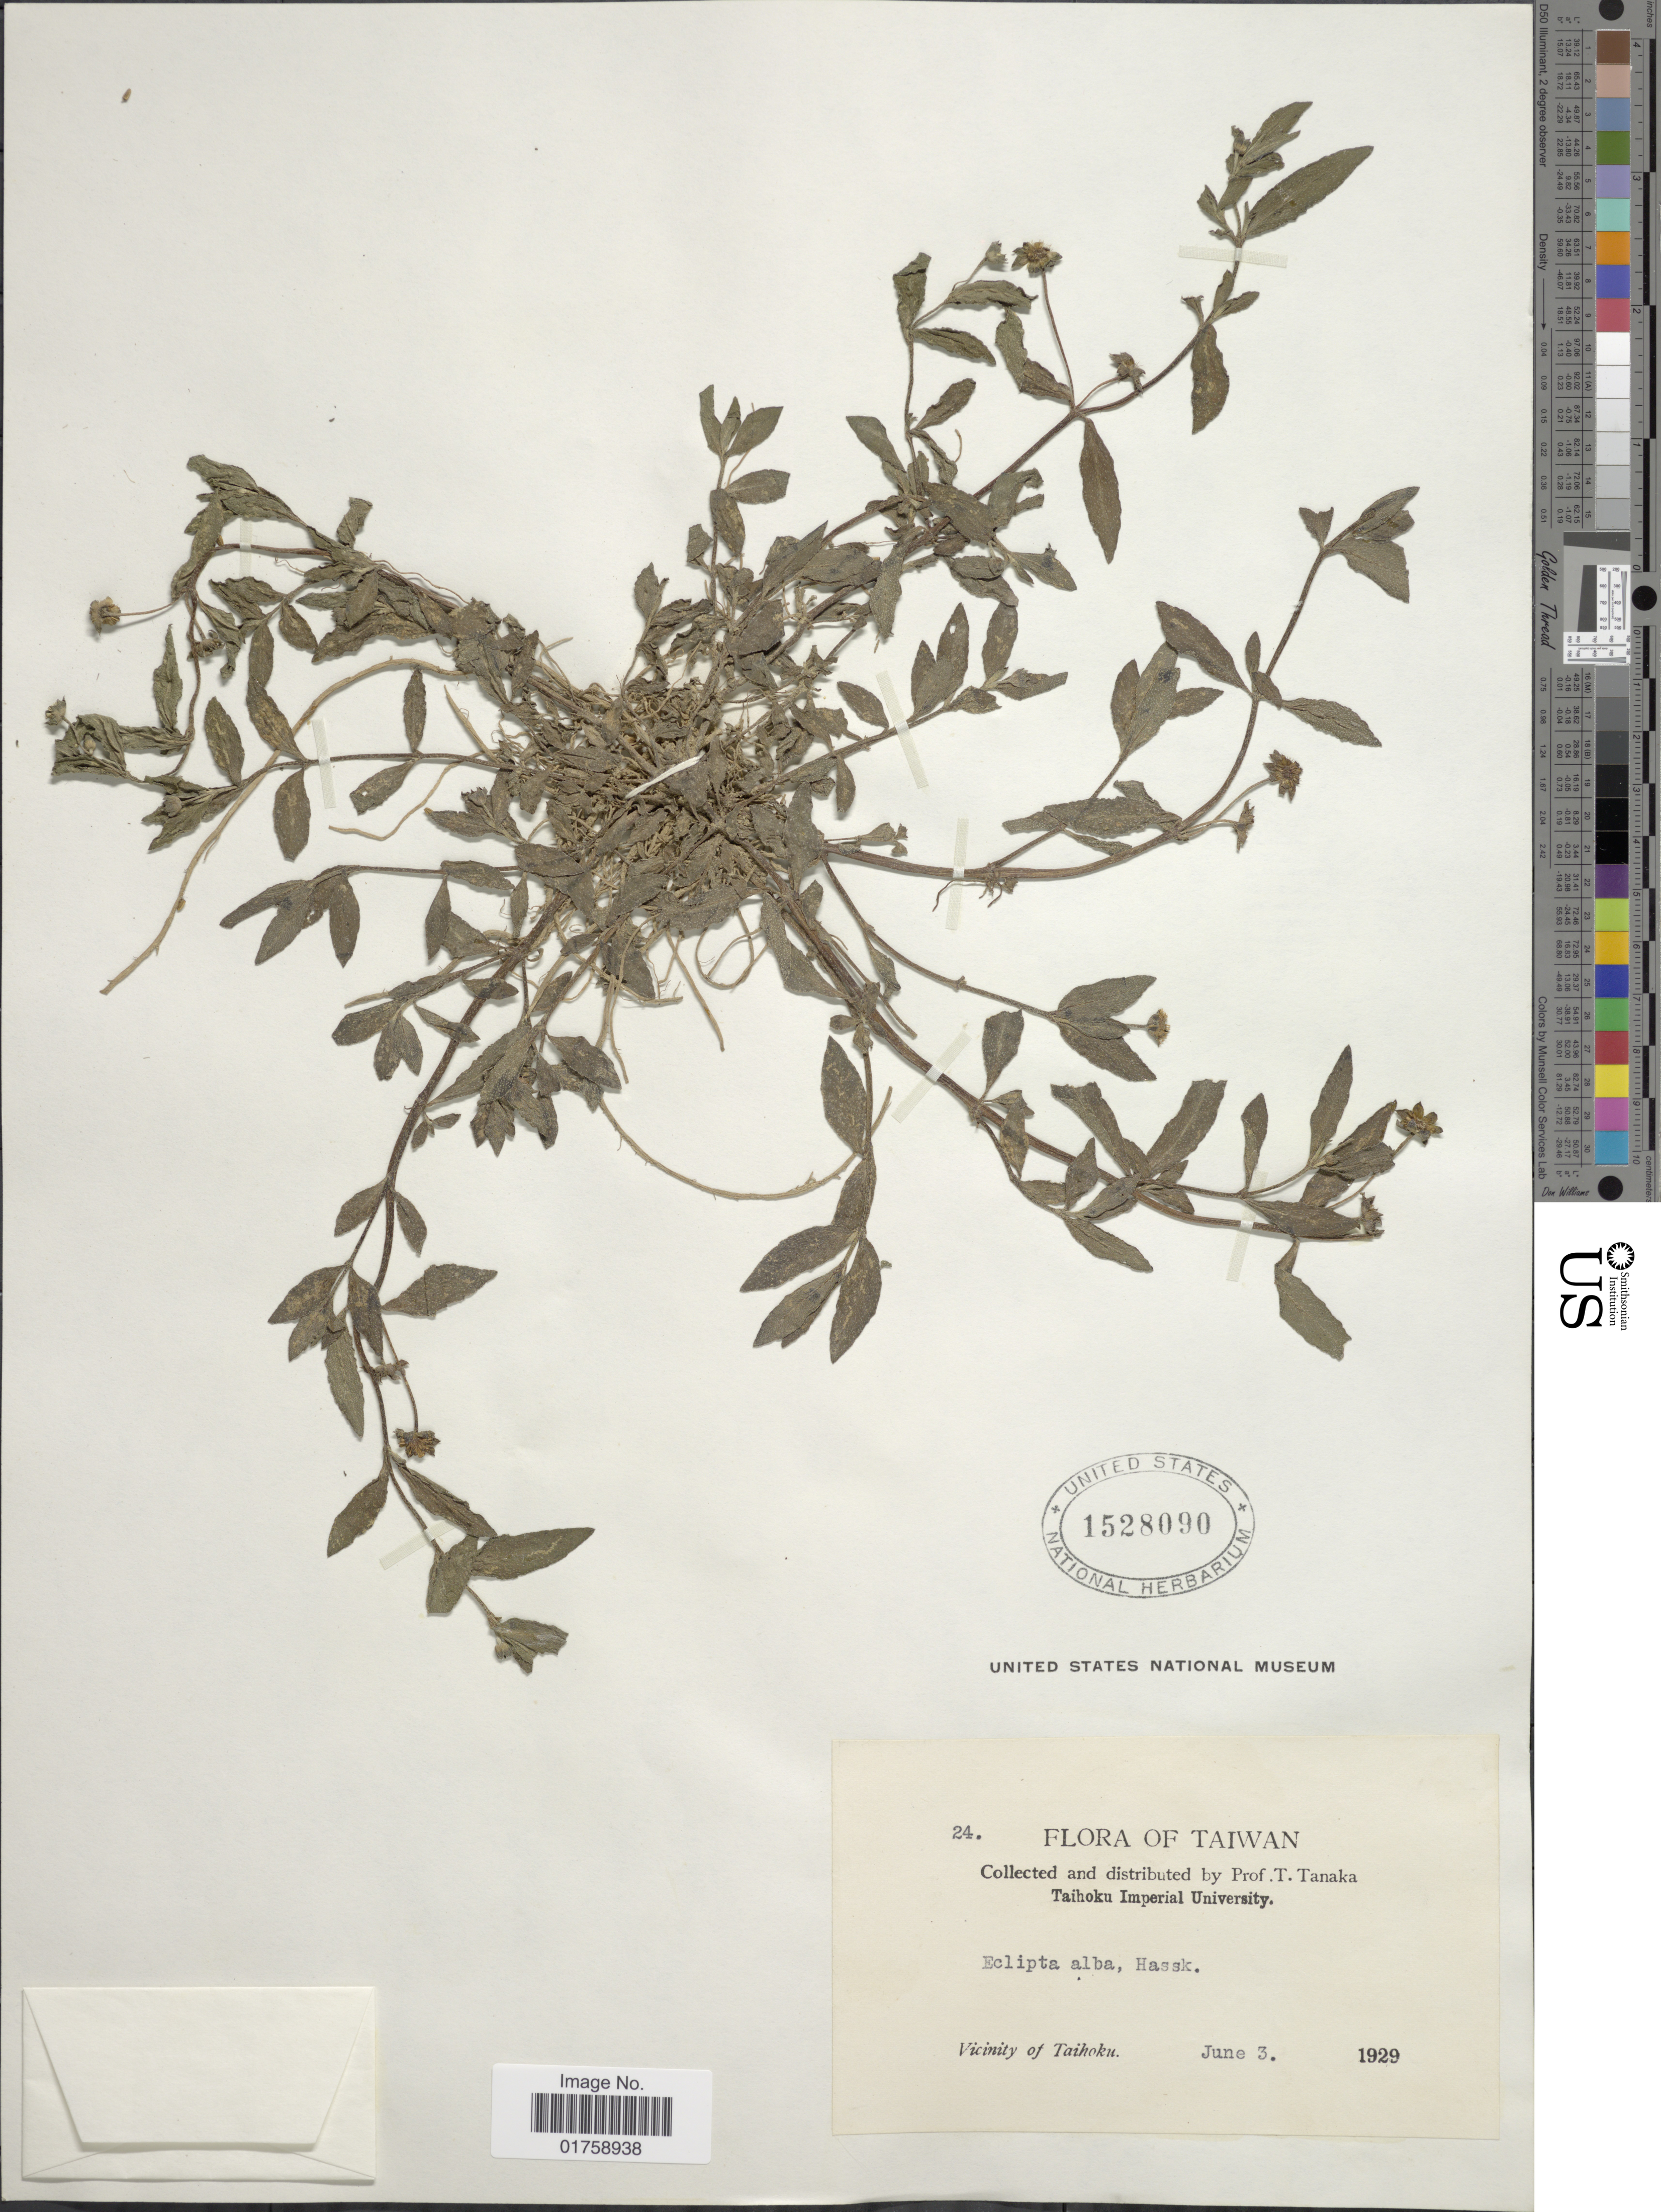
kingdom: Plantae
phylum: Tracheophyta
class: Magnoliopsida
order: Asterales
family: Asteraceae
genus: Eclipta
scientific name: Eclipta prostrata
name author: (L.) L.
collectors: T. Tanaka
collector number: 24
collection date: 1929-06-03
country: Taiwan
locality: Taiwan.Taihoku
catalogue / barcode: US 1528090